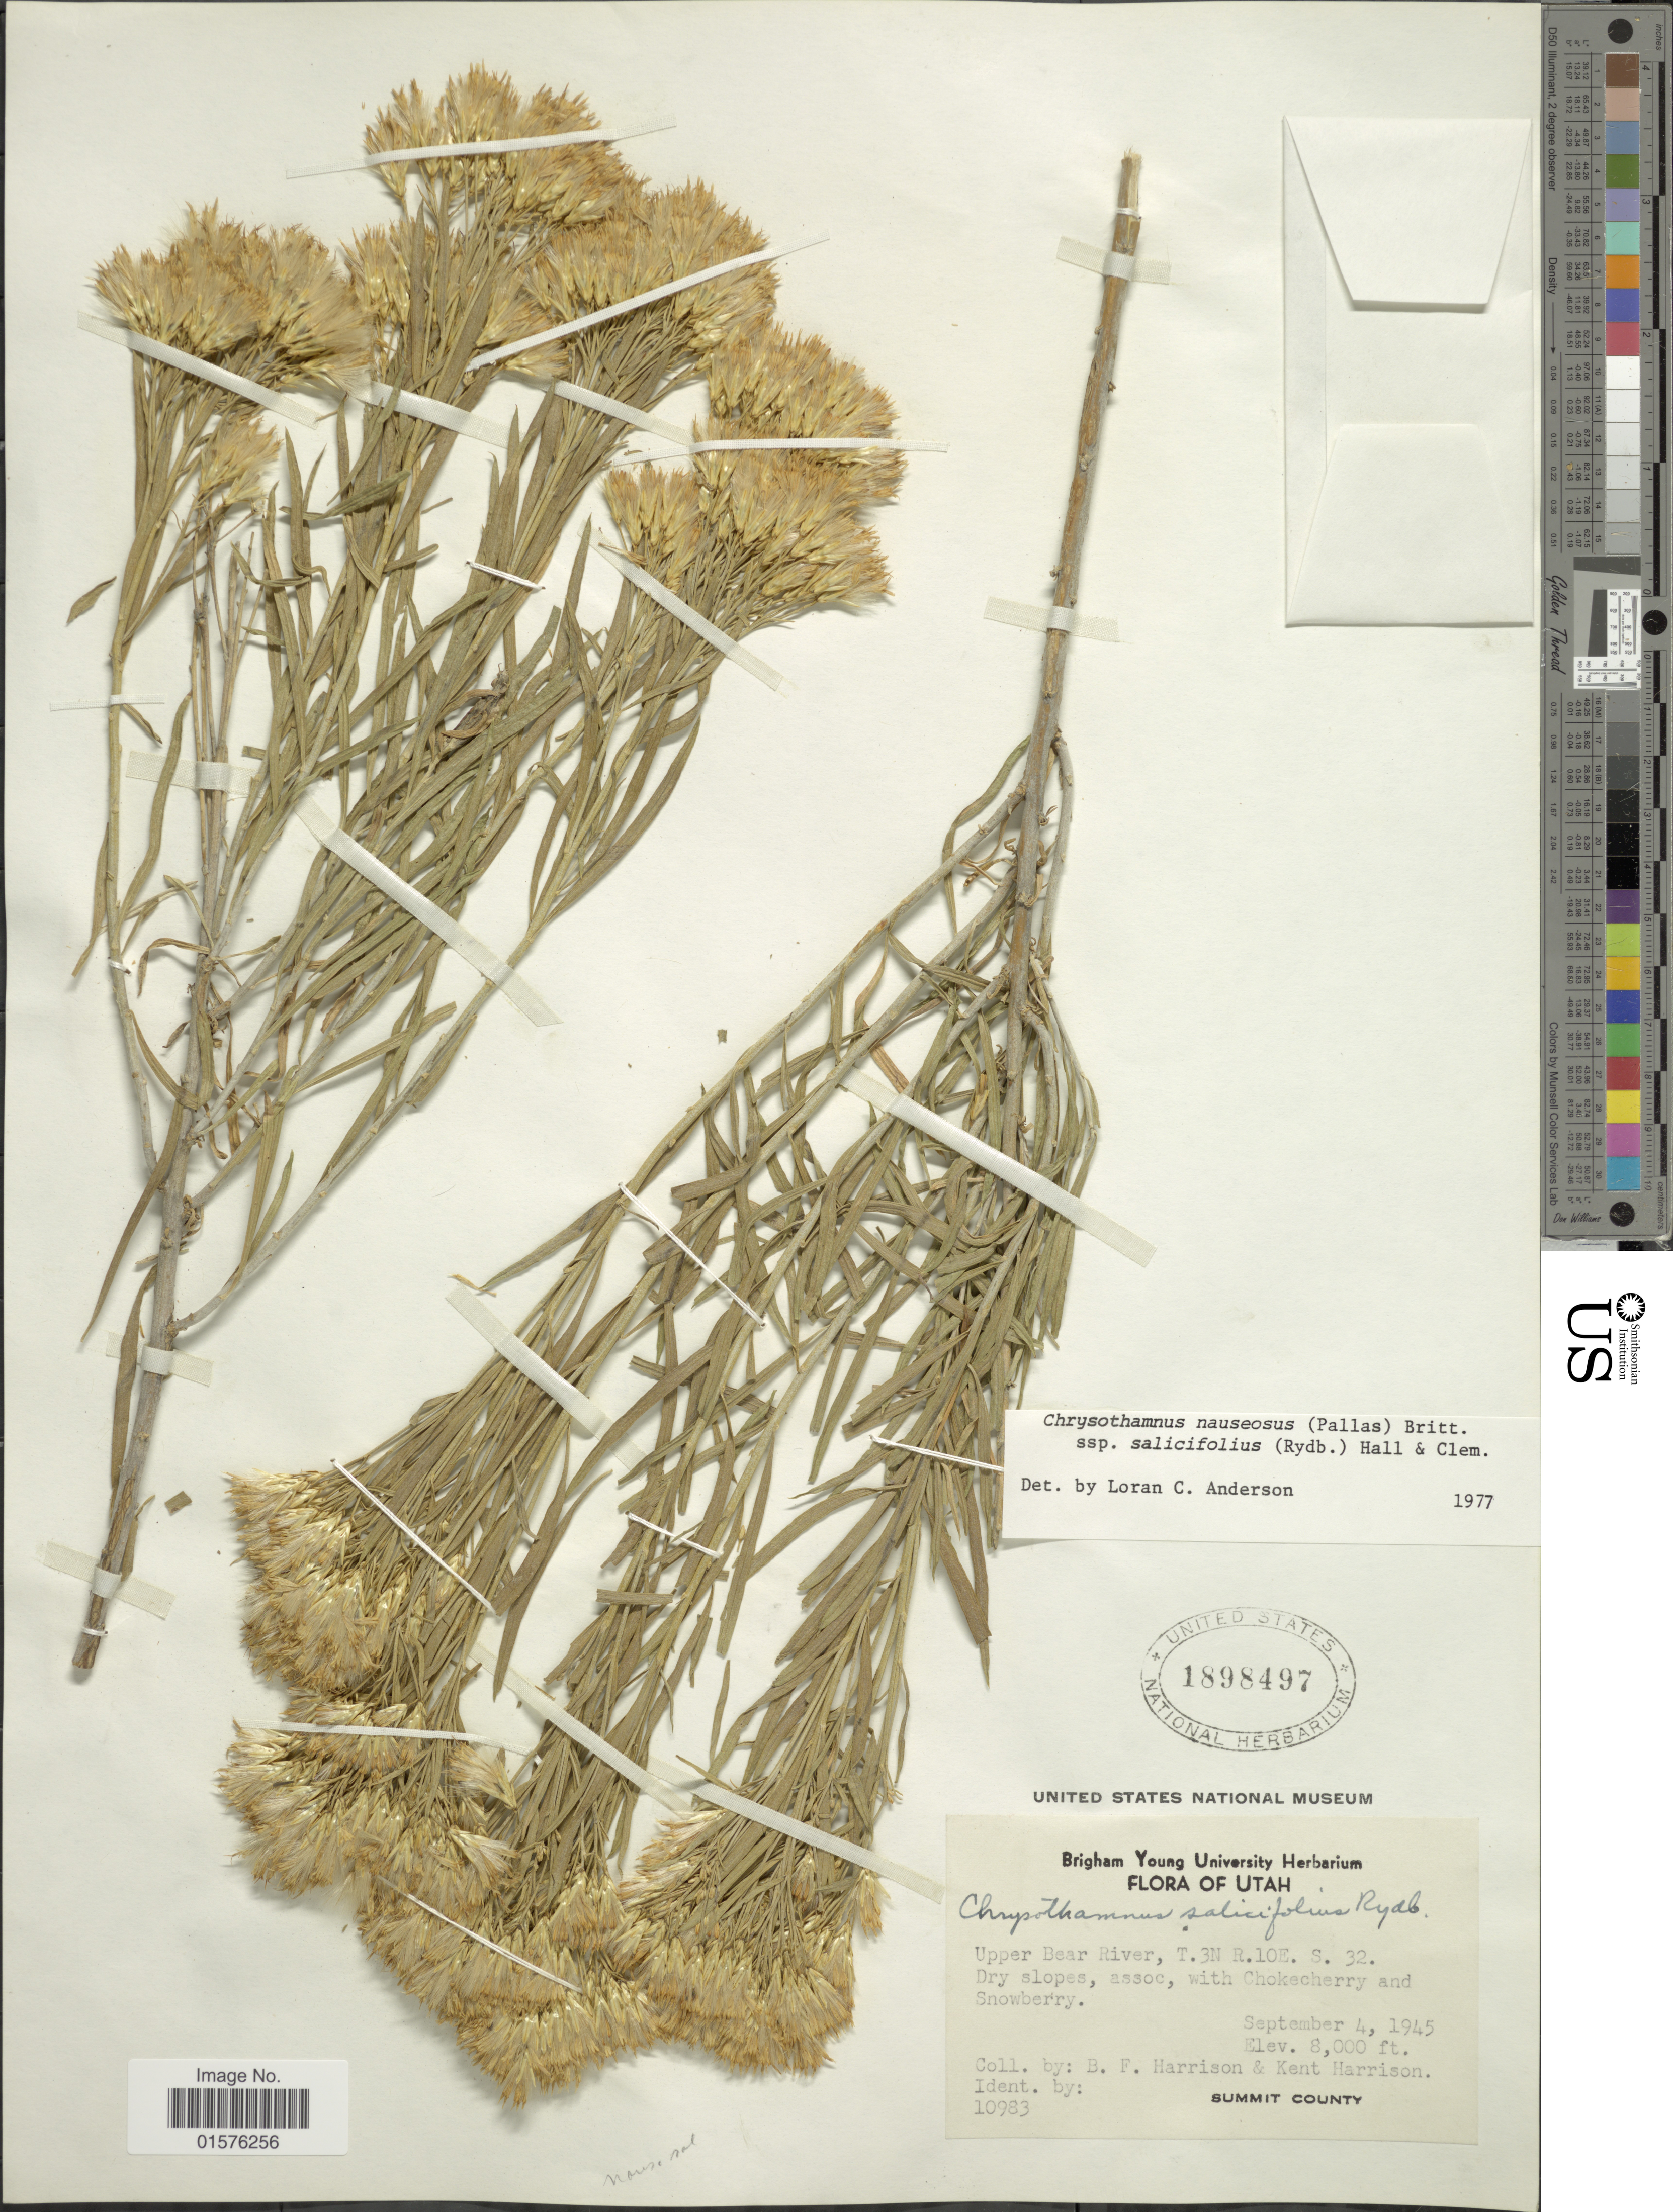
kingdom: Plantae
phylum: Tracheophyta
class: Magnoliopsida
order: Asterales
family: Asteraceae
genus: Ericameria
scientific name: Ericameria nauseosa var. salicifolia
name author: (Rydb.) G.L. Nesom & G.I. Baird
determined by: Urbatsch, Lowell E., Curator (LSU), Louisiana State University (UNITED STATES)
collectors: B. F. Harrison & K. Harrison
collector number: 10983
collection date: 1915-09-04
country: United States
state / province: Utah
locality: Upper Bear River, T.3N R.10E. S.32. dry slopes, assoc, with Chokecherry and Snowberry, Summit County.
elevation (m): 2438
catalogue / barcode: US 1898497